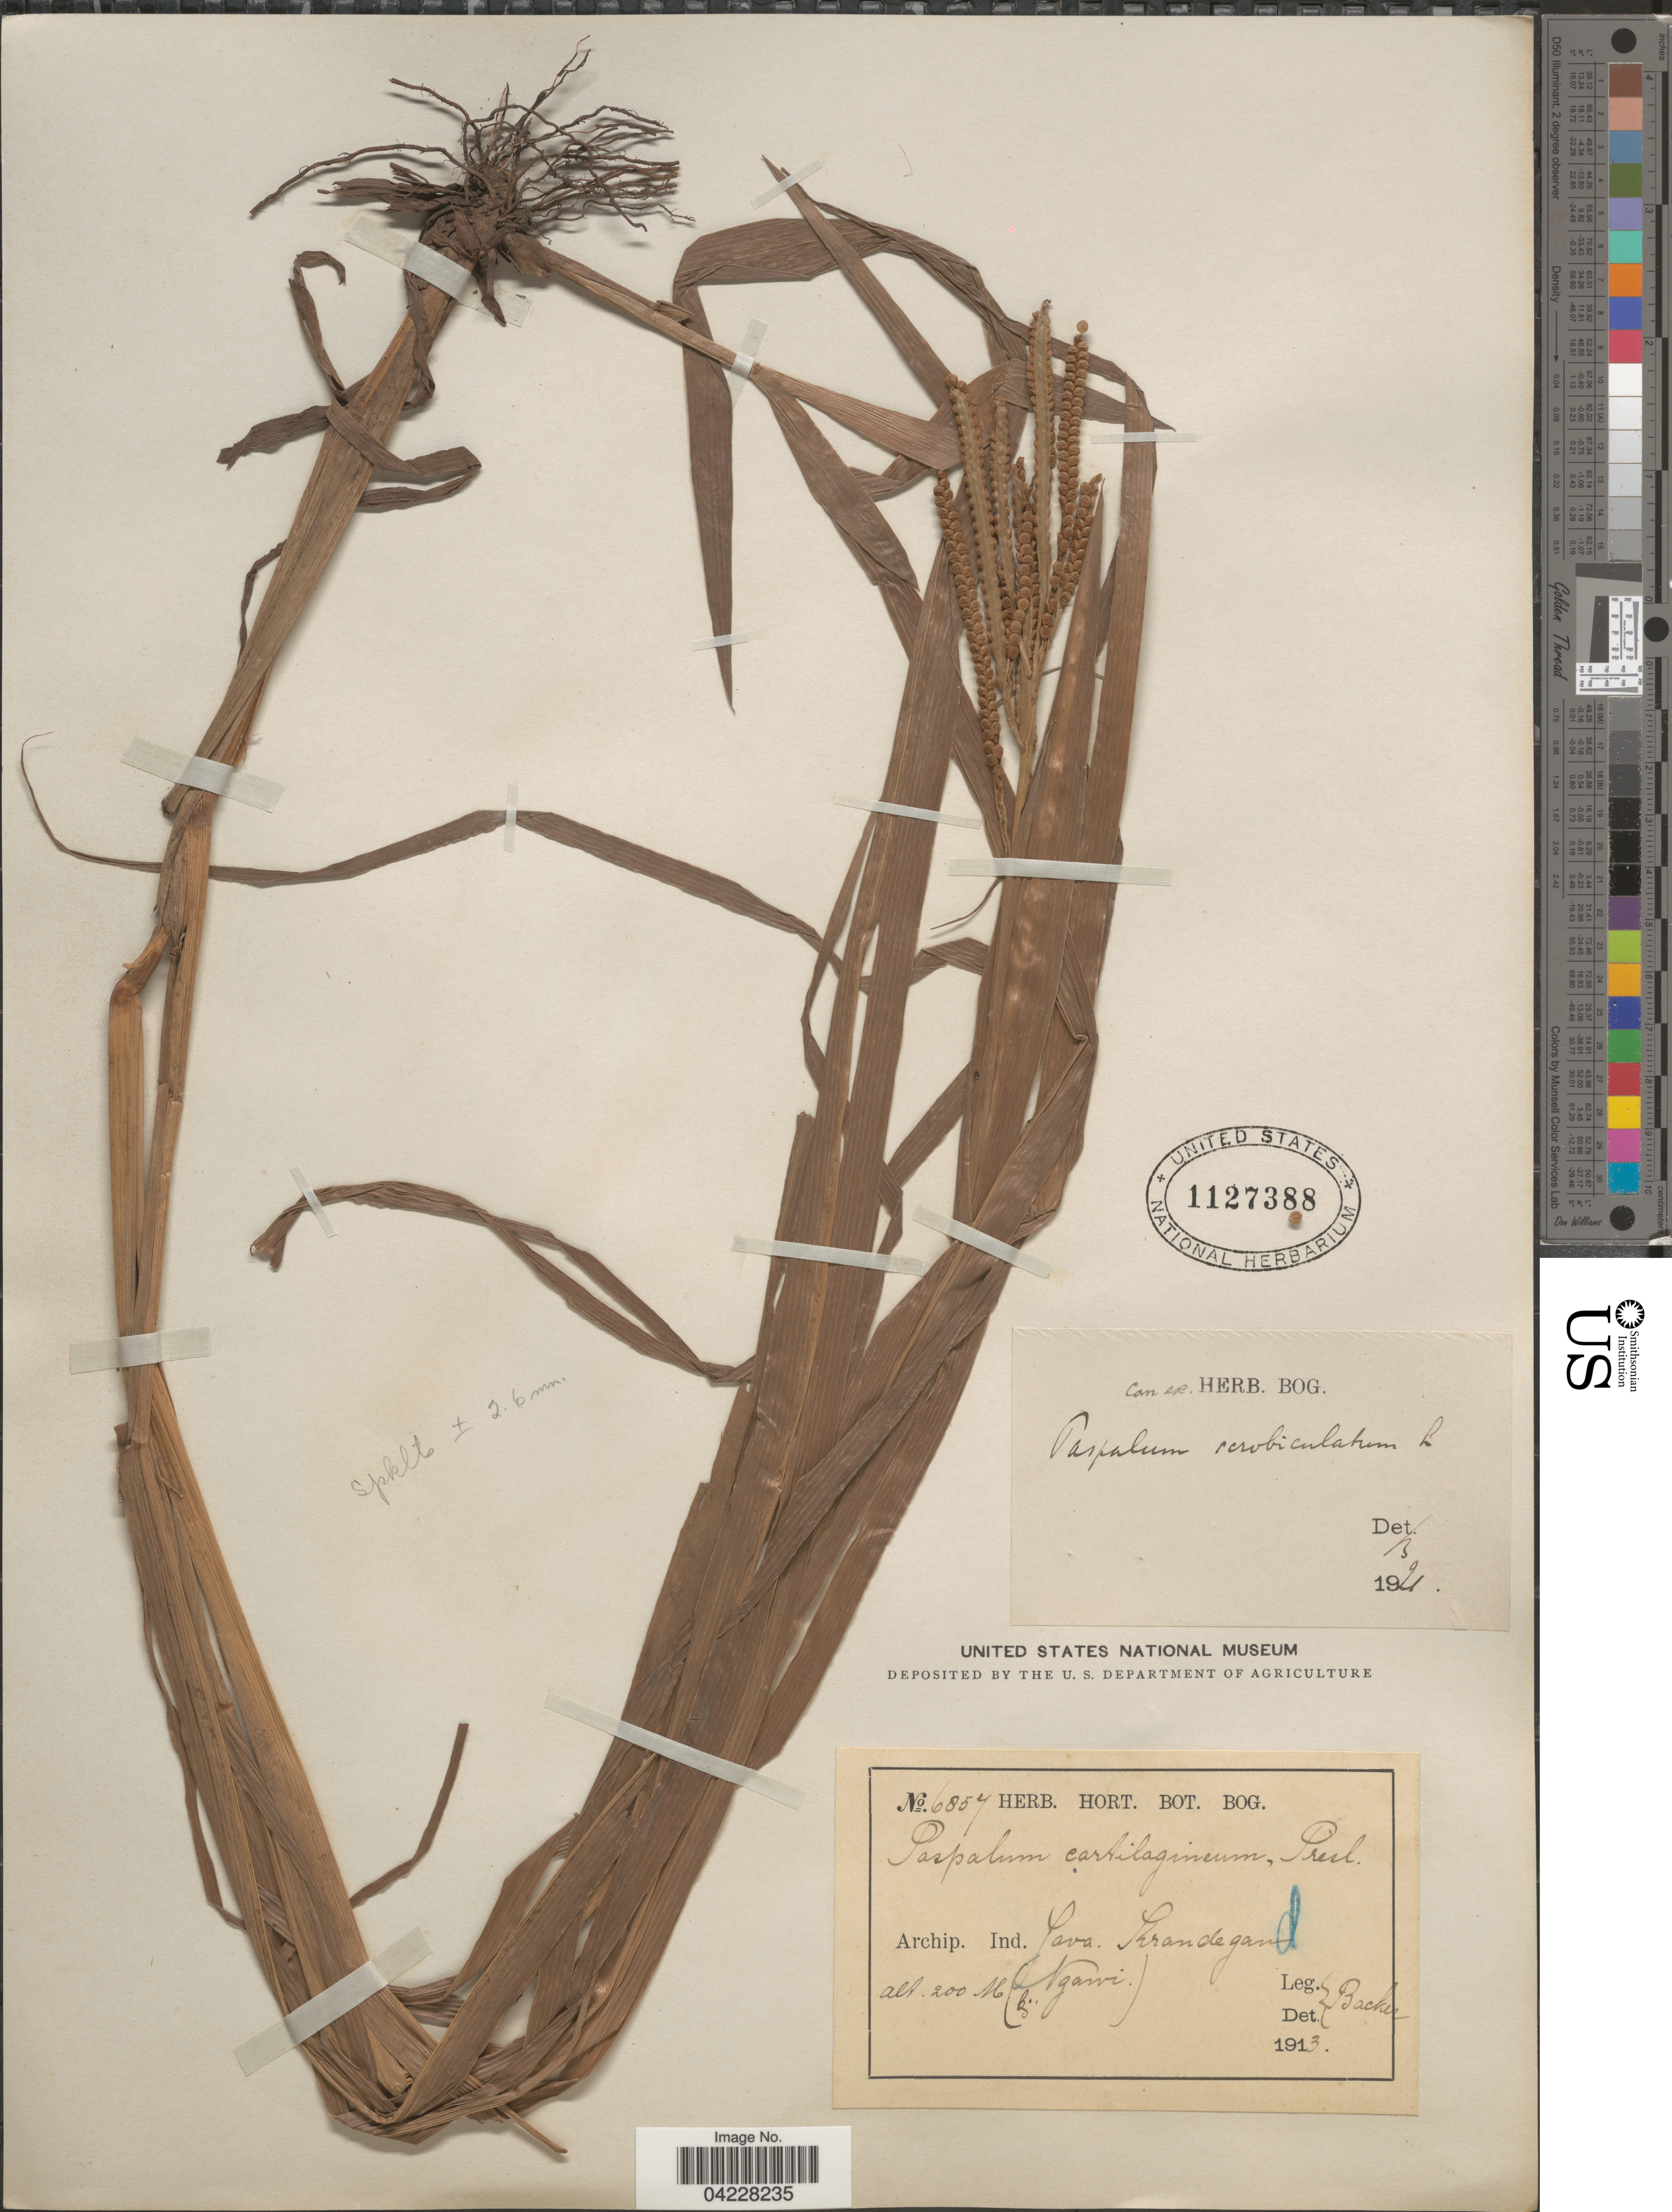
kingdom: Plantae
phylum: Tracheophyta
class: Liliopsida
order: Poales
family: Poaceae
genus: Paspalum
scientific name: Paspalum scrobiculatum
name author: L.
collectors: Backer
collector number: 6857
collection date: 1913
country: Indonesia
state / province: Java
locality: Archip. Ind. Java. Krandegan (Ngawi).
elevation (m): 200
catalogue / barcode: US 1127388